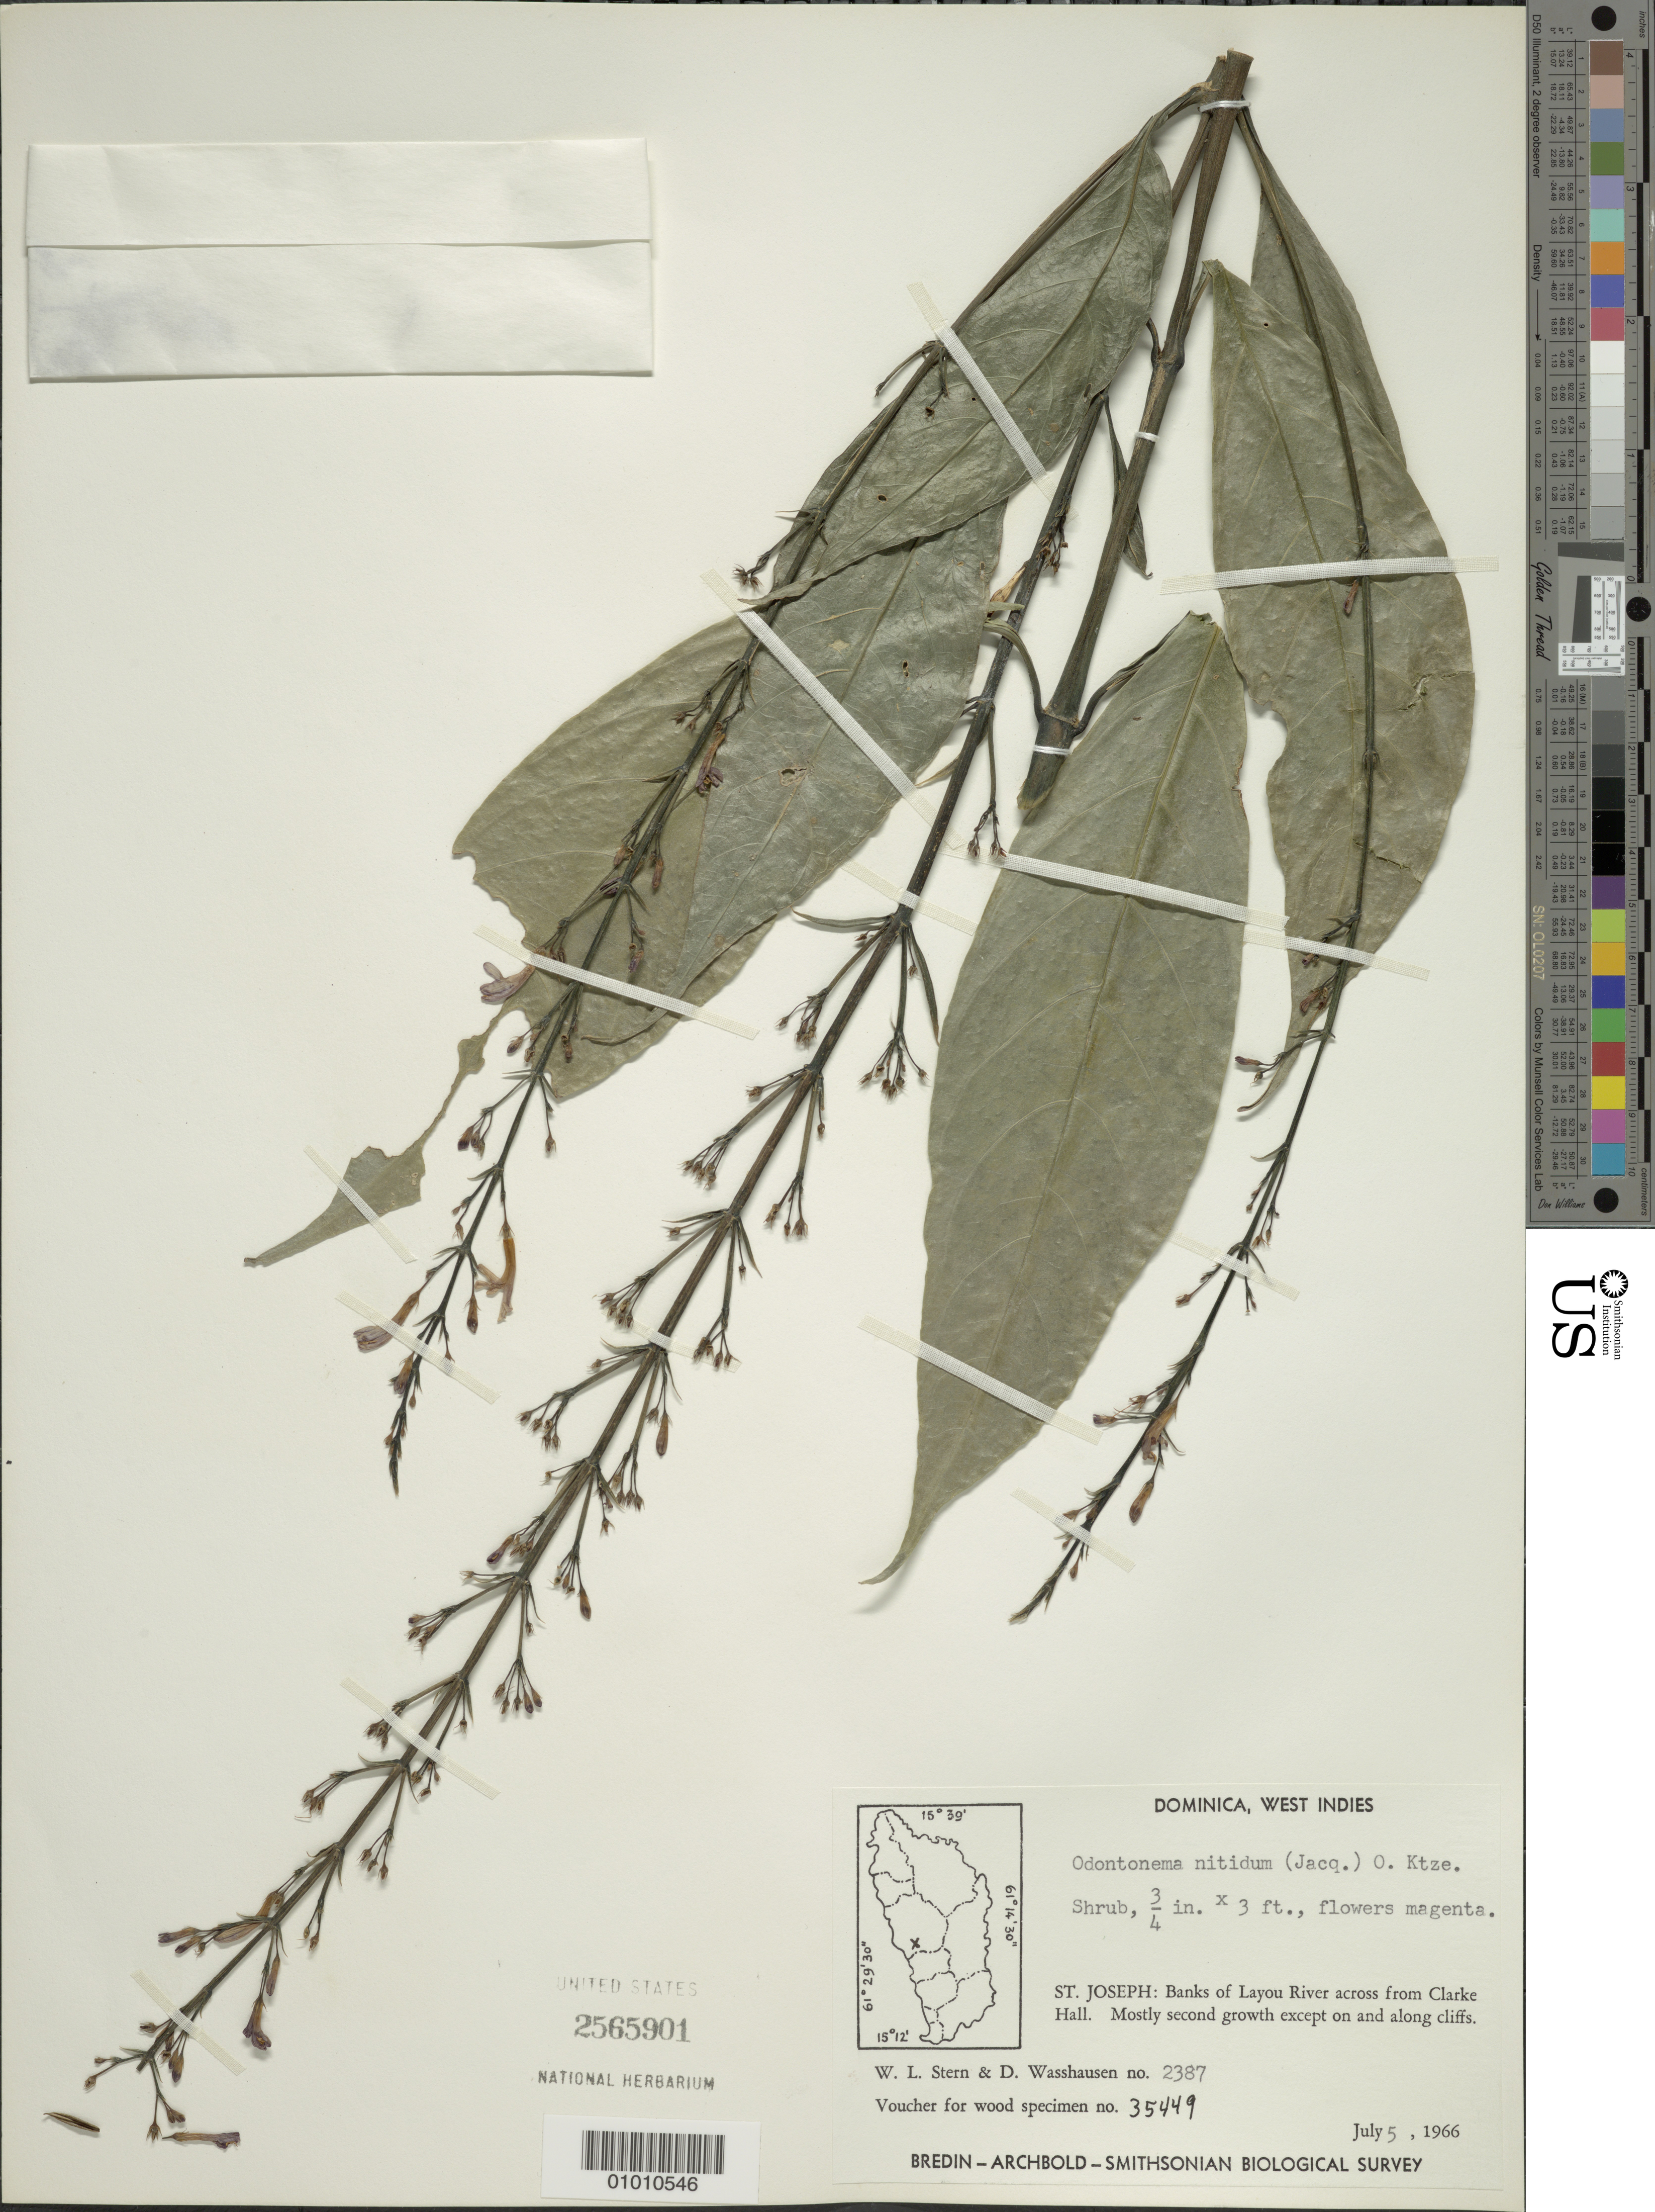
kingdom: Plantae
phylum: Tracheophyta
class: Magnoliopsida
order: Lamiales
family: Acanthaceae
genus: Odontonema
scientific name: Odontonema nitidum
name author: (Jacq.) Kuntze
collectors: W. L. Stern & D. C. Wasshausen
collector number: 2387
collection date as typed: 05 Jul 1966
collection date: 1966-07-05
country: Dominica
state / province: St. Joseph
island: Dominica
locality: Banks of Layou River across from Clarke Hall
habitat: Mostly second growth except on and along cliffs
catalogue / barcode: US 2565901